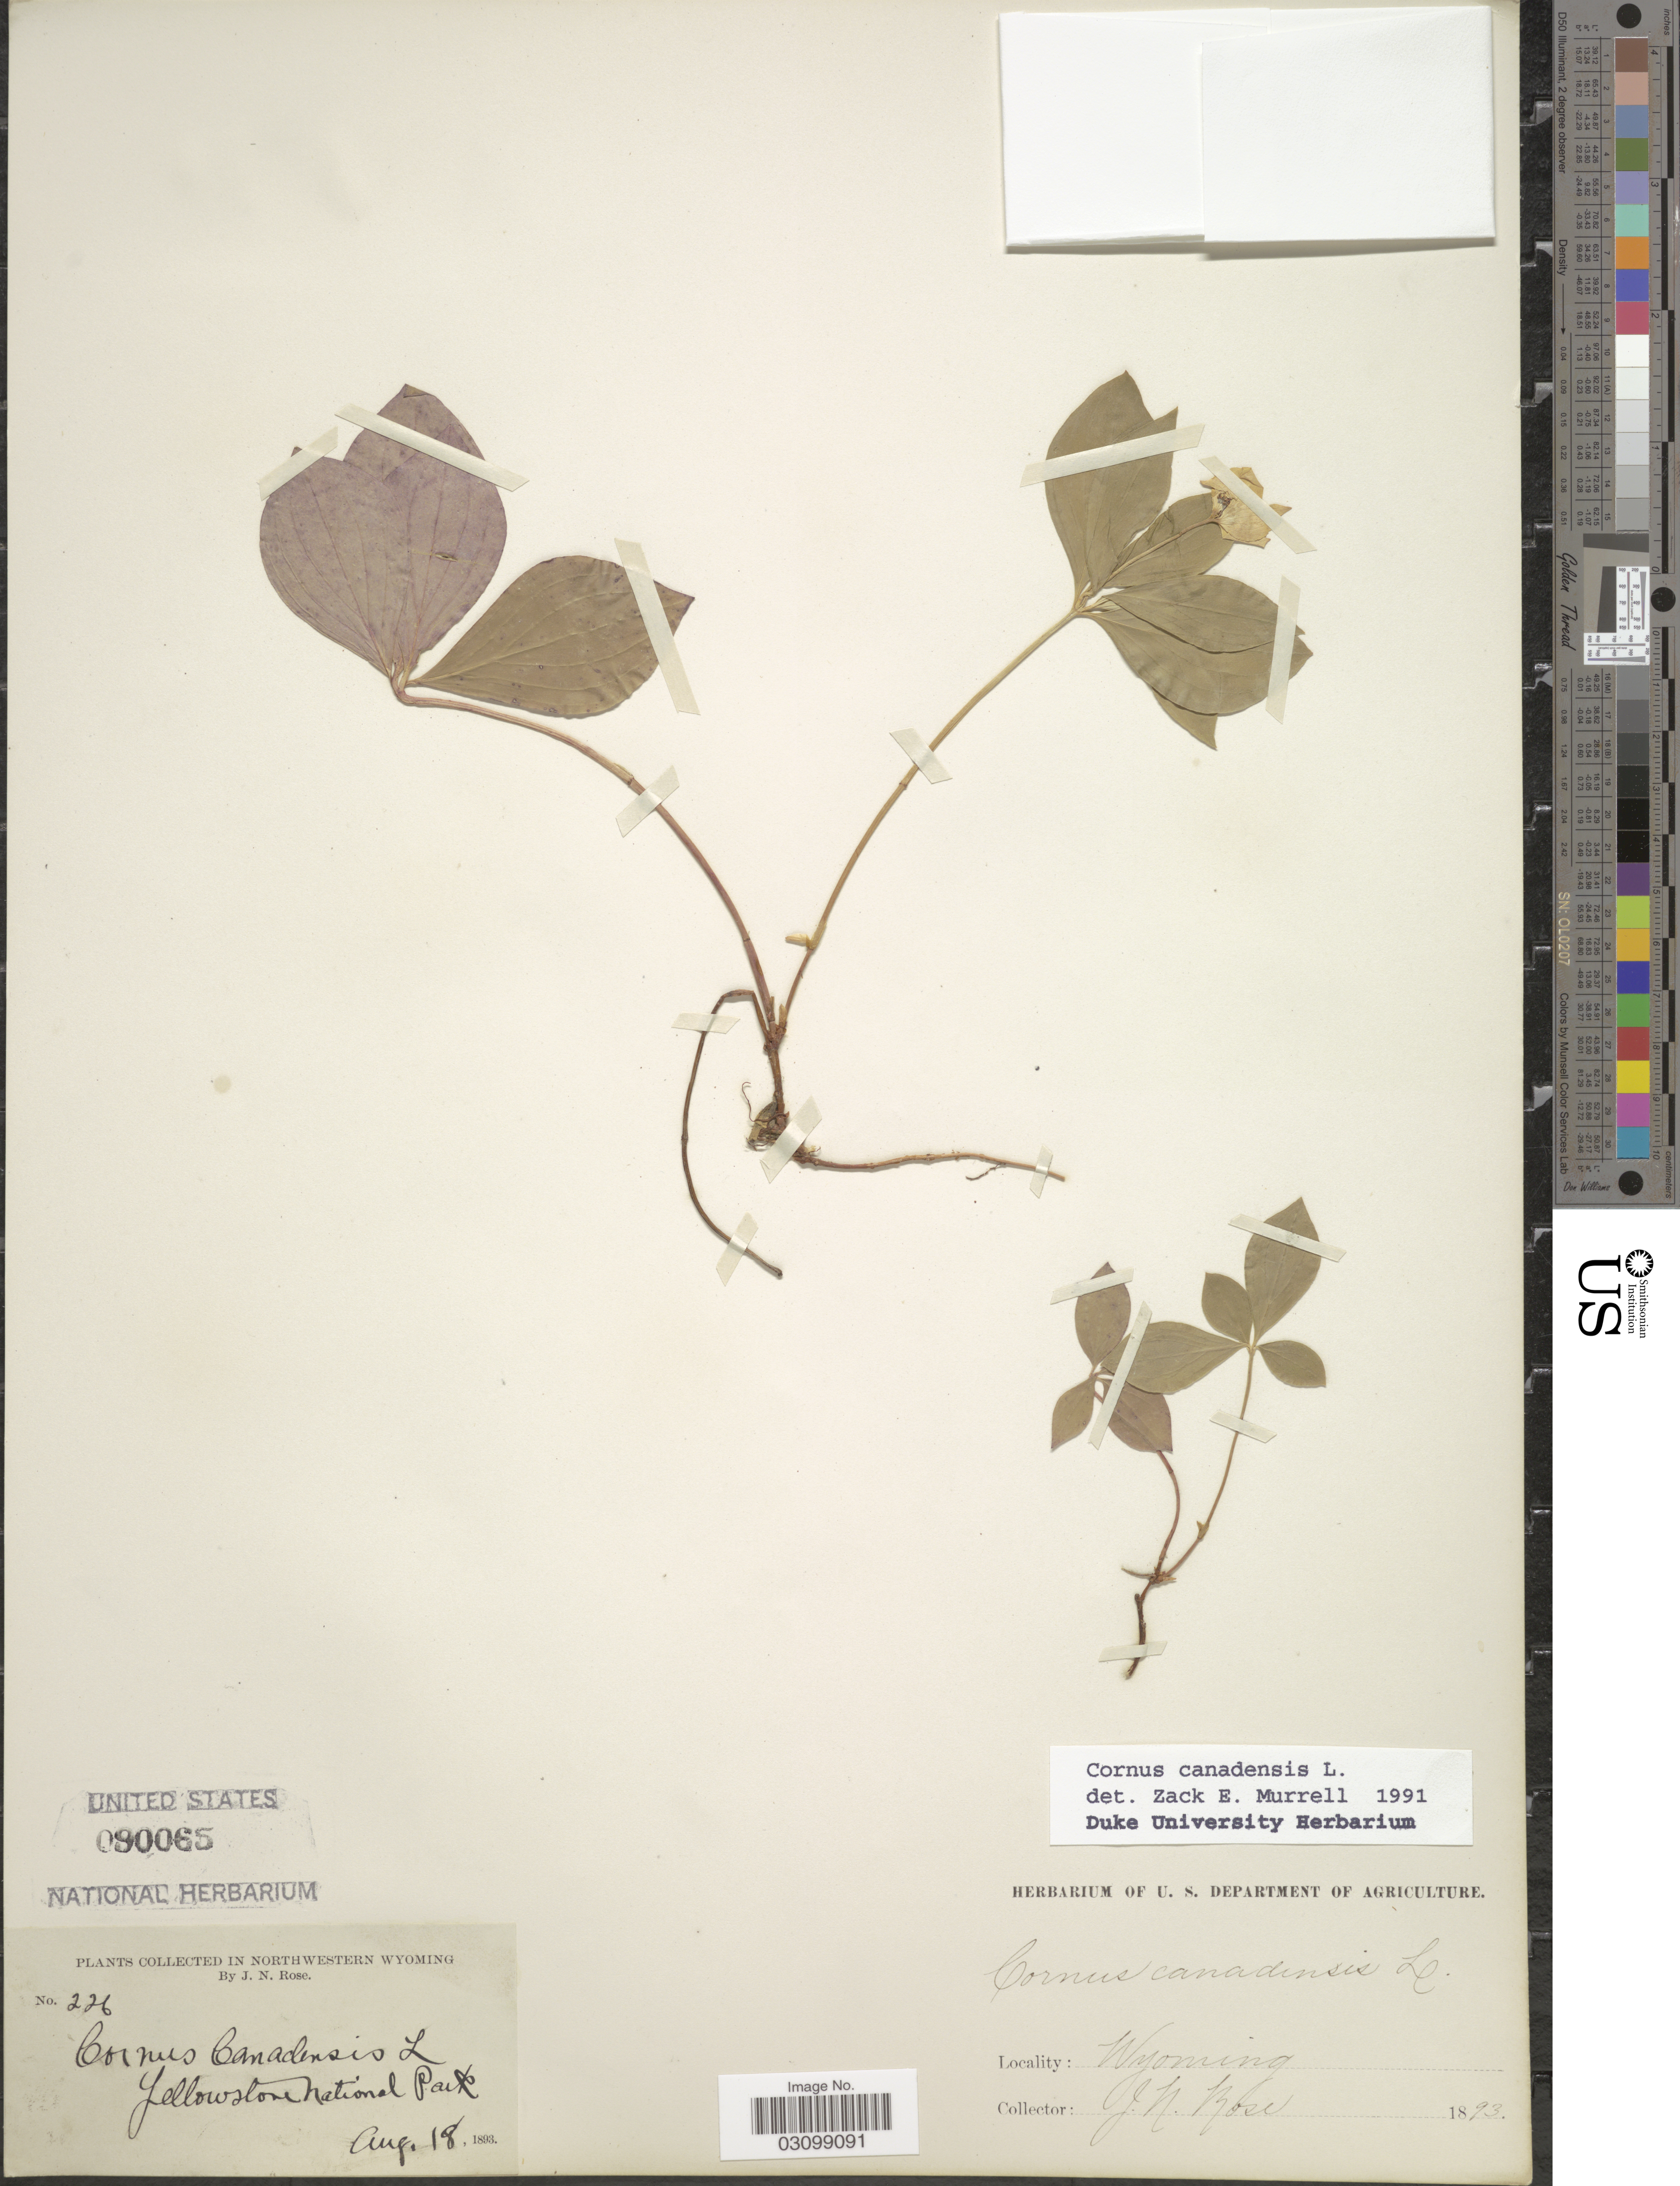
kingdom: Plantae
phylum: Tracheophyta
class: Magnoliopsida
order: Cornales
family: Cornaceae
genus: Cornus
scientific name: Cornus canadensis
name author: L.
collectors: J. N. Rose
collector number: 226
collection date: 1893-08-18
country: United States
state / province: Wyoming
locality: Northwestern Wyoming. Yellowstone National Park.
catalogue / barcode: US 90065